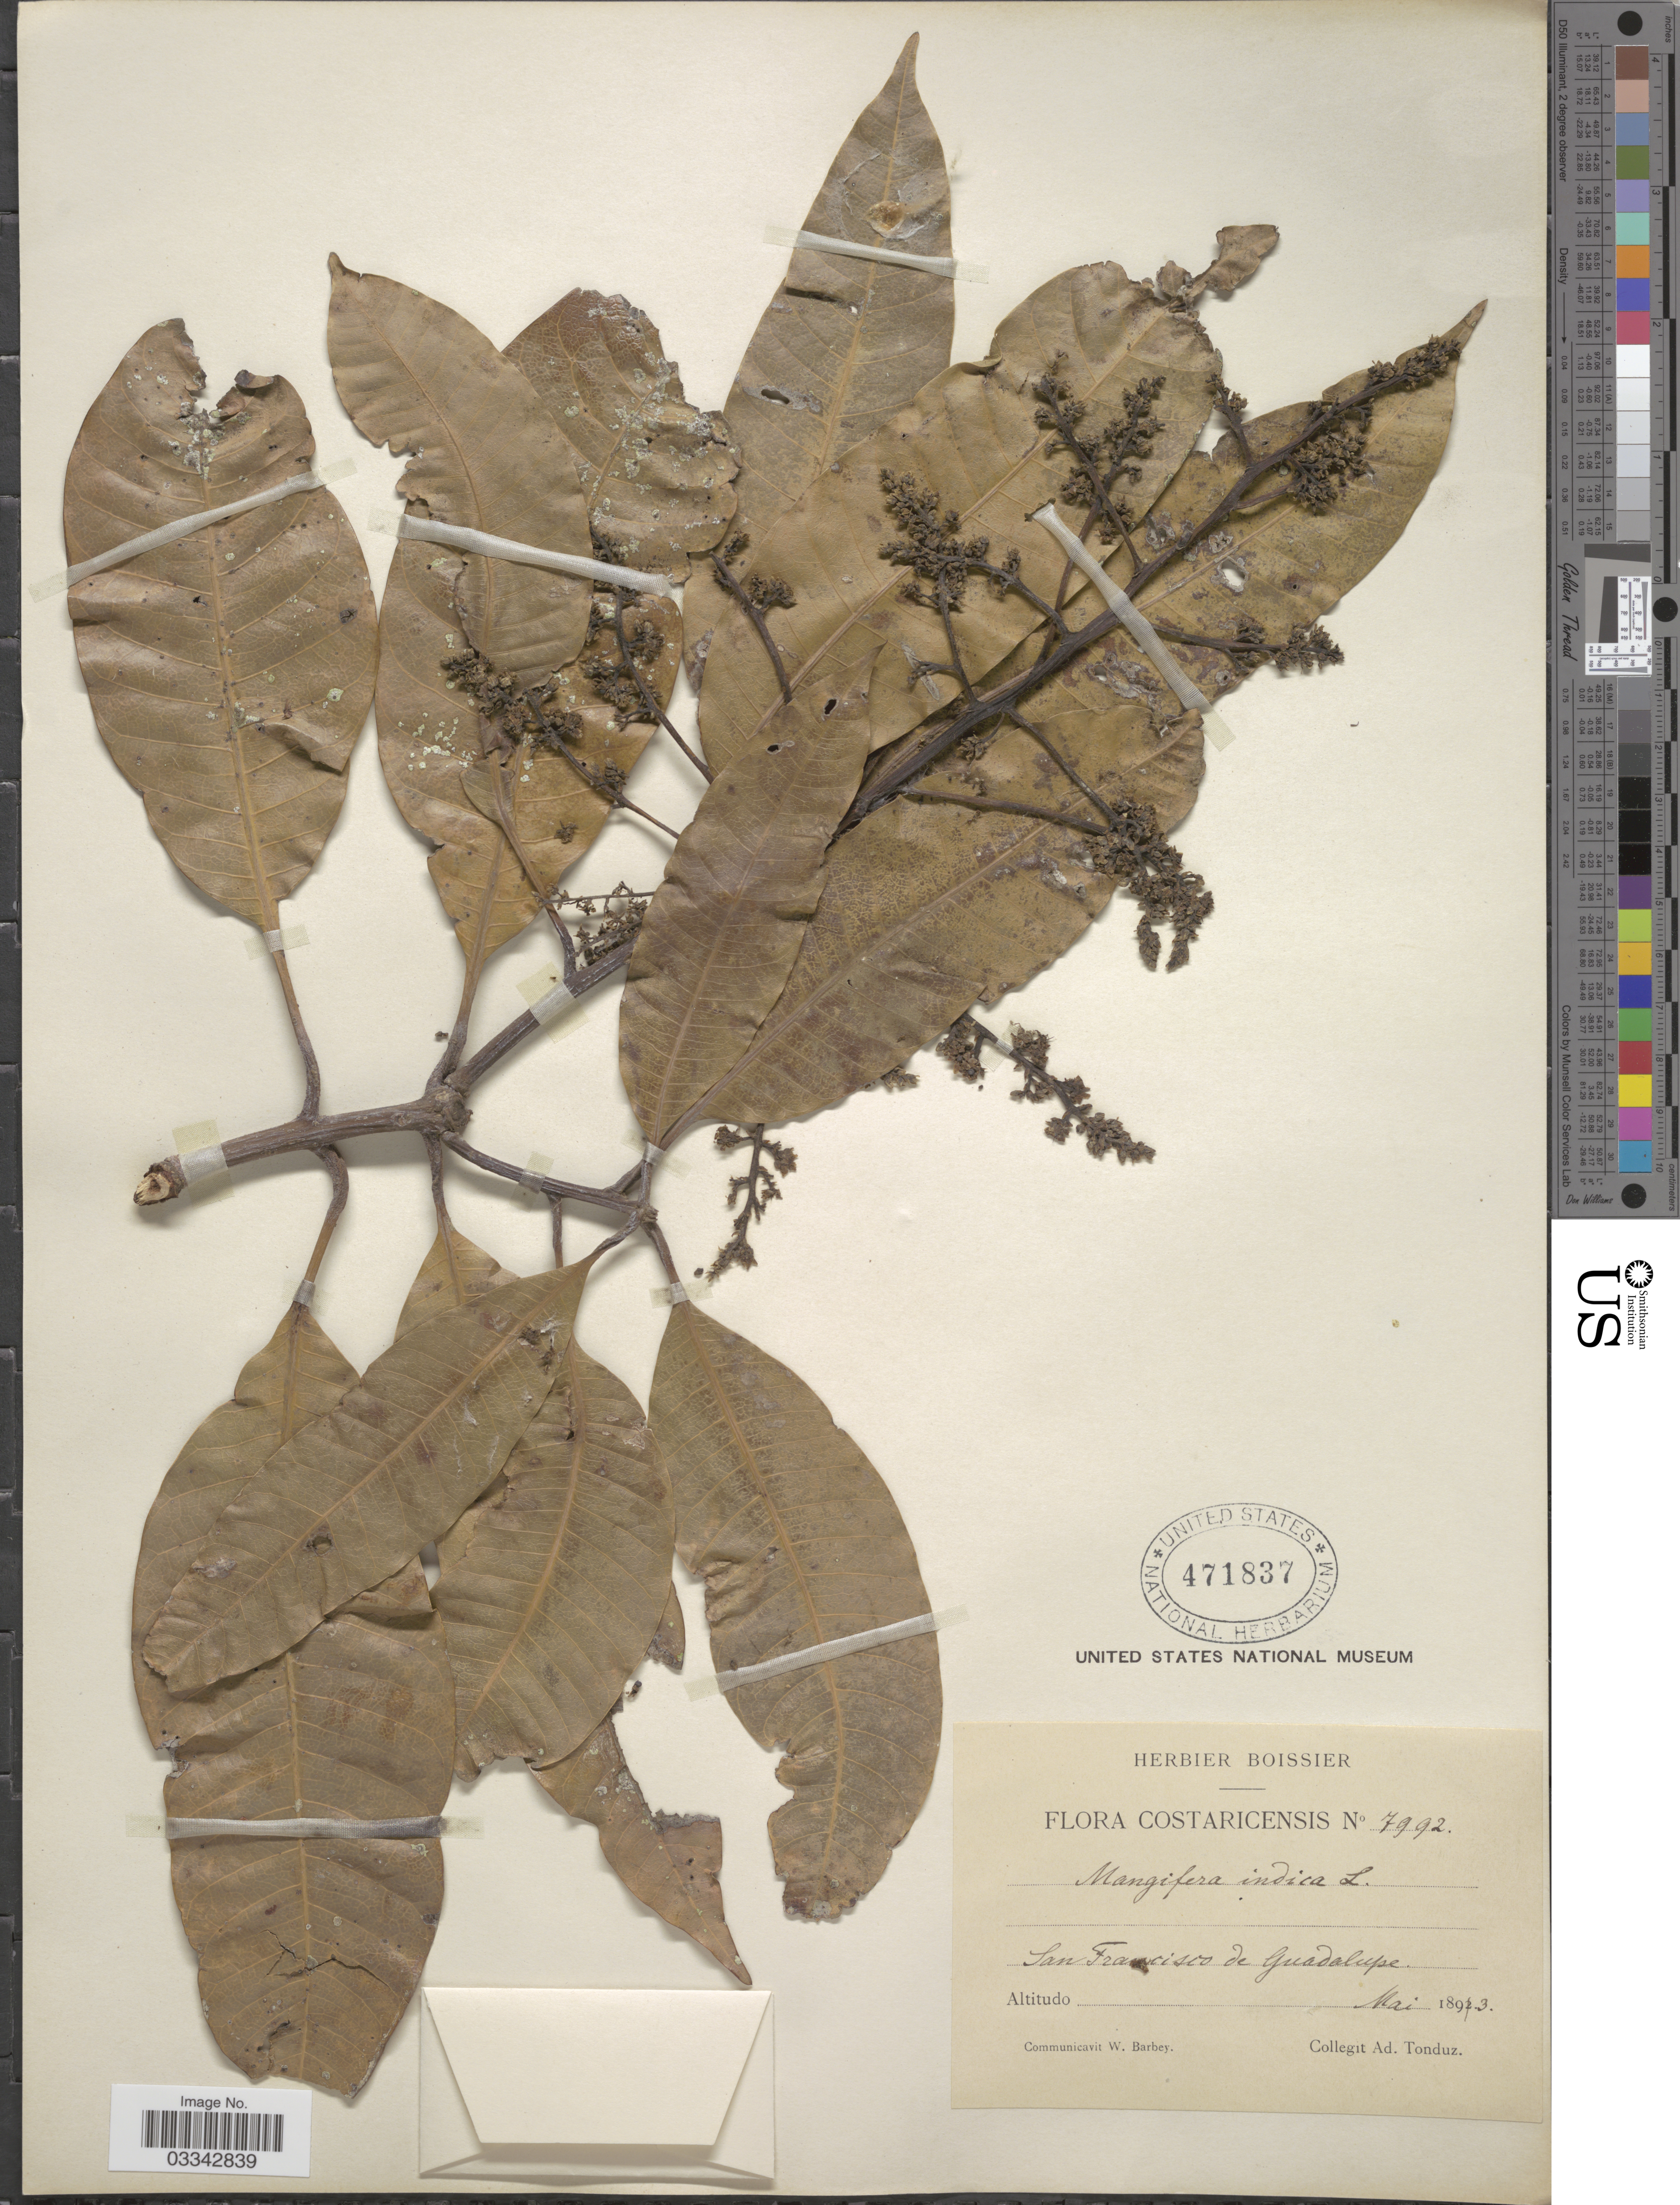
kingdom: Plantae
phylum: Tracheophyta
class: Magnoliopsida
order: Sapindales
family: Anacardiaceae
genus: Mangifera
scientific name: Mangifera indica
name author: L.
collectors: A. Tonduz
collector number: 7992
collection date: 1893-05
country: Costa Rica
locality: San Francisco de Guadalupe.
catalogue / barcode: US 471837